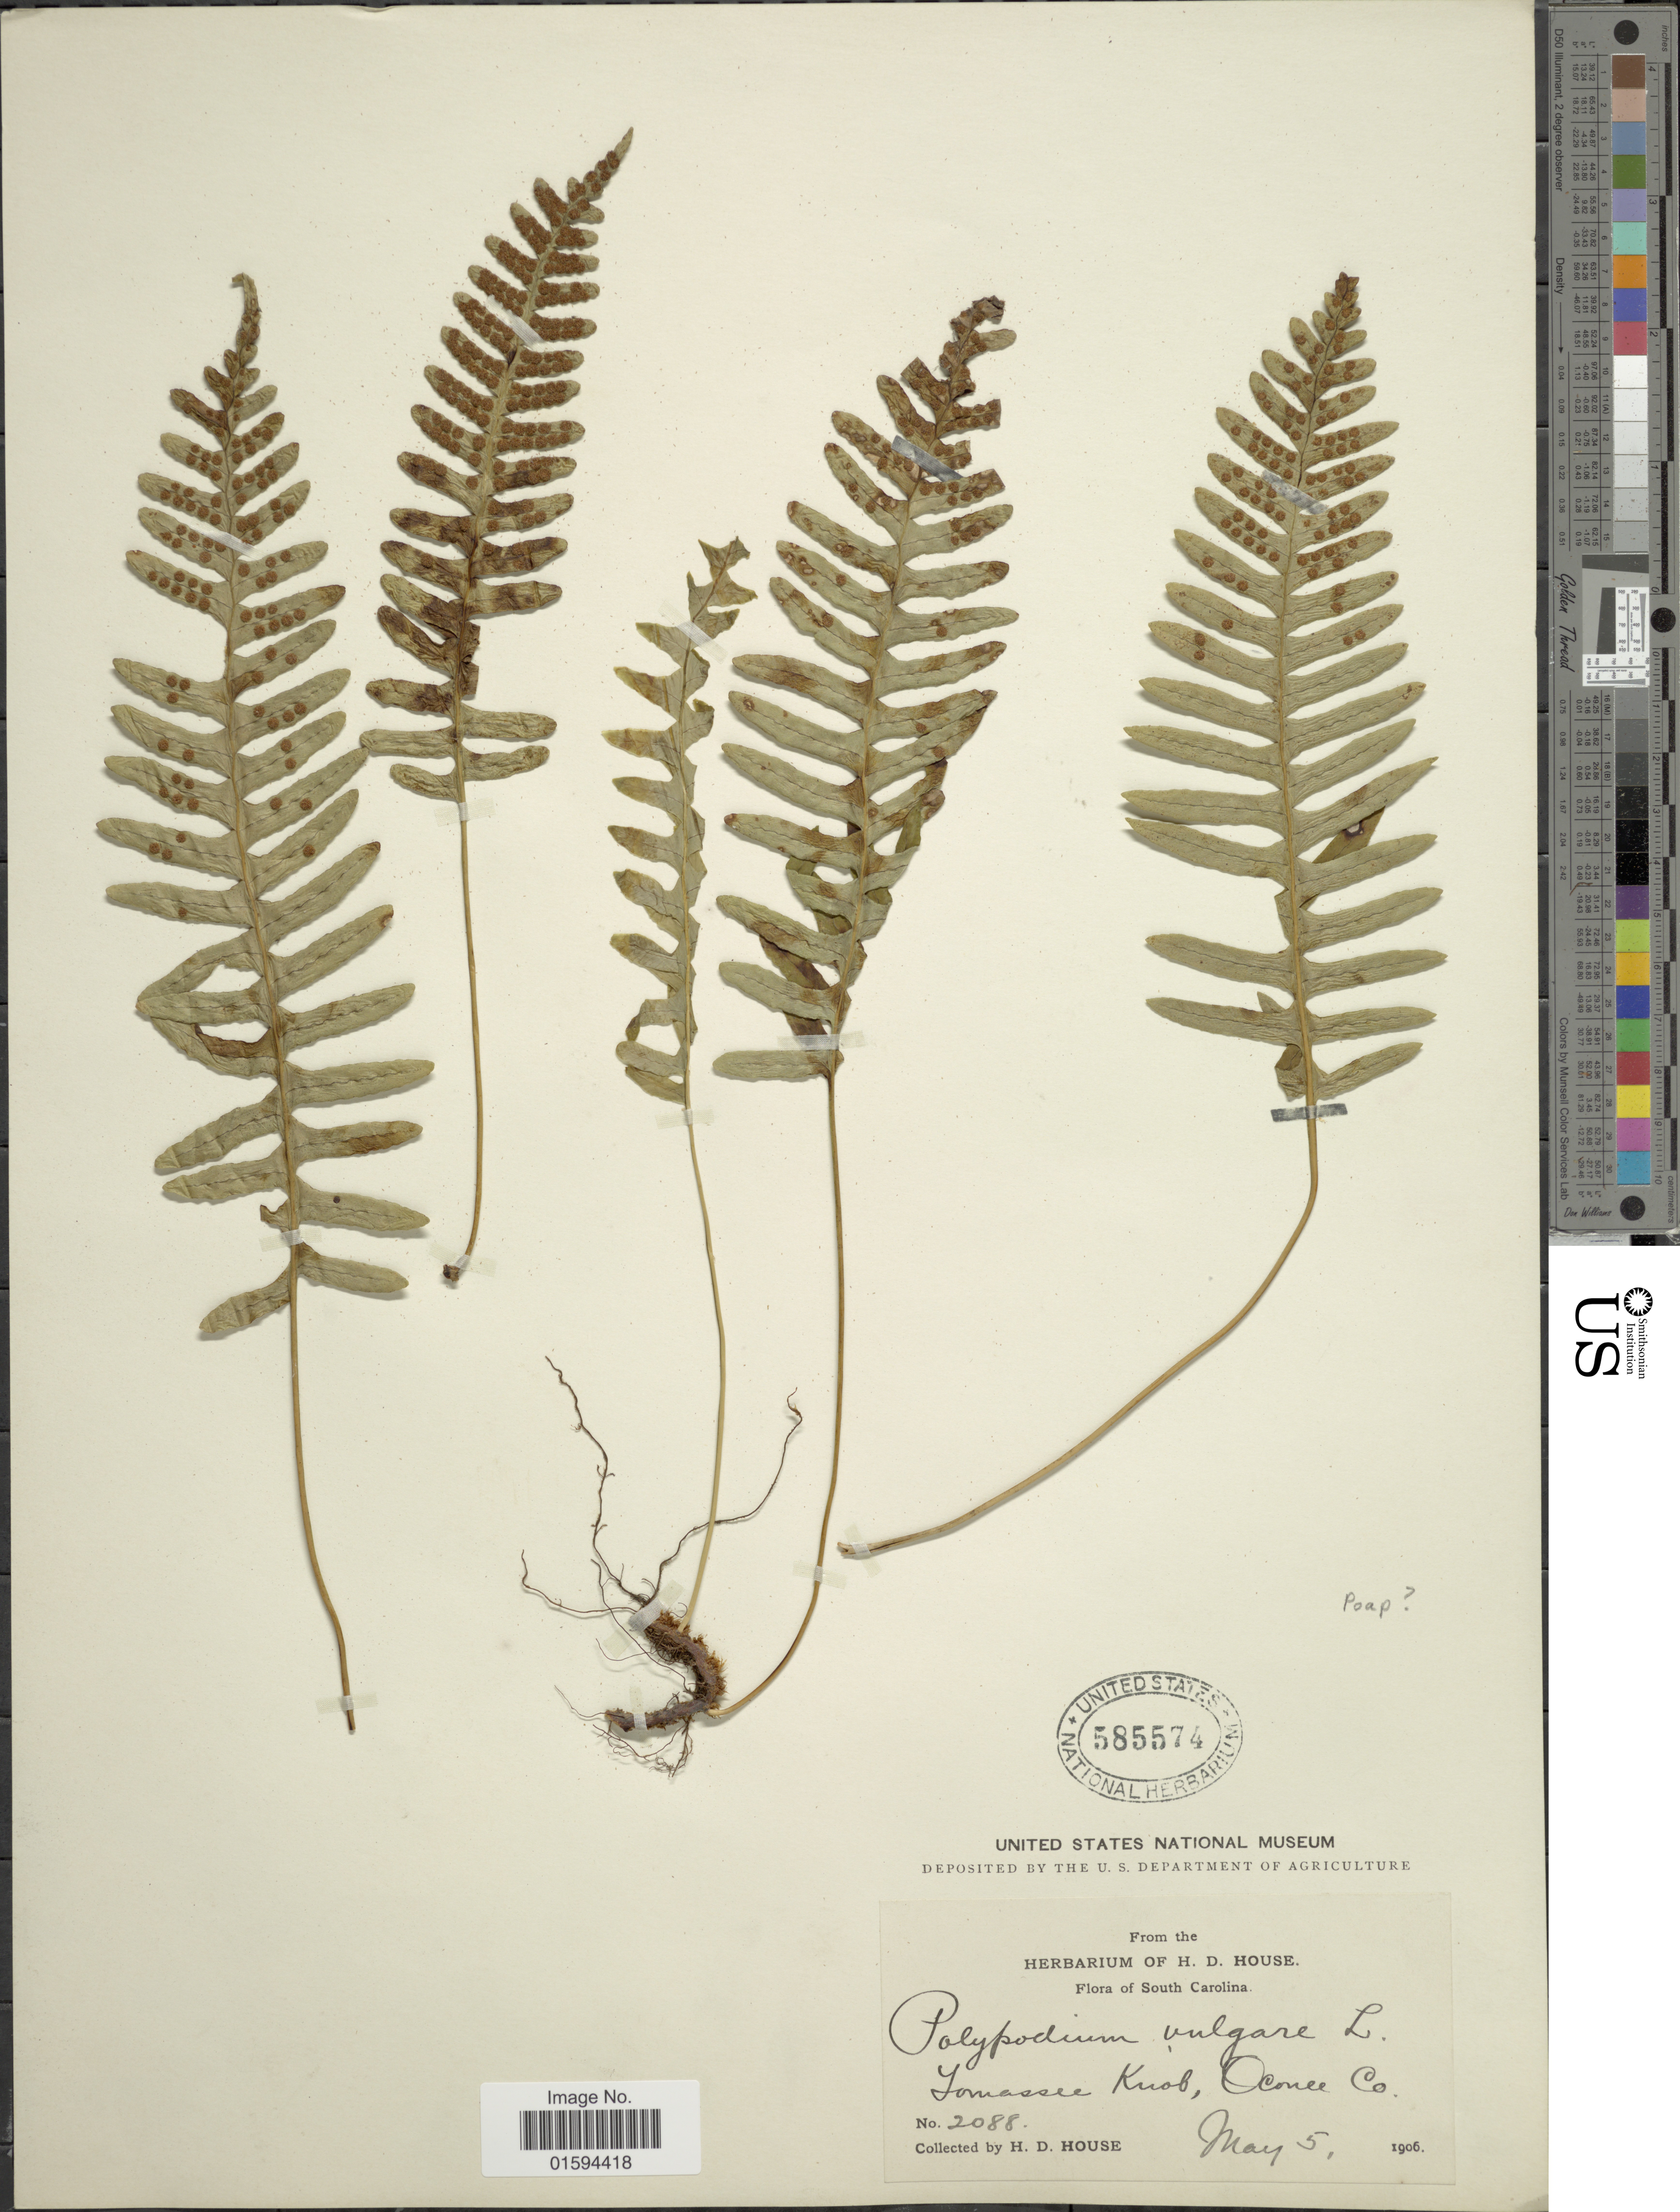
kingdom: Plantae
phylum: Tracheophyta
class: Polypodiopsida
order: Polypodiales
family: Polypodiaceae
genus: Polypodium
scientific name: Polypodium appalachianum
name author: Haufler & Windham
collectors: H. D. House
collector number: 2088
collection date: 1906-05-05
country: United States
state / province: South Carolina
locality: Tomassee Knob, Oconee Co.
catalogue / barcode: US 585574